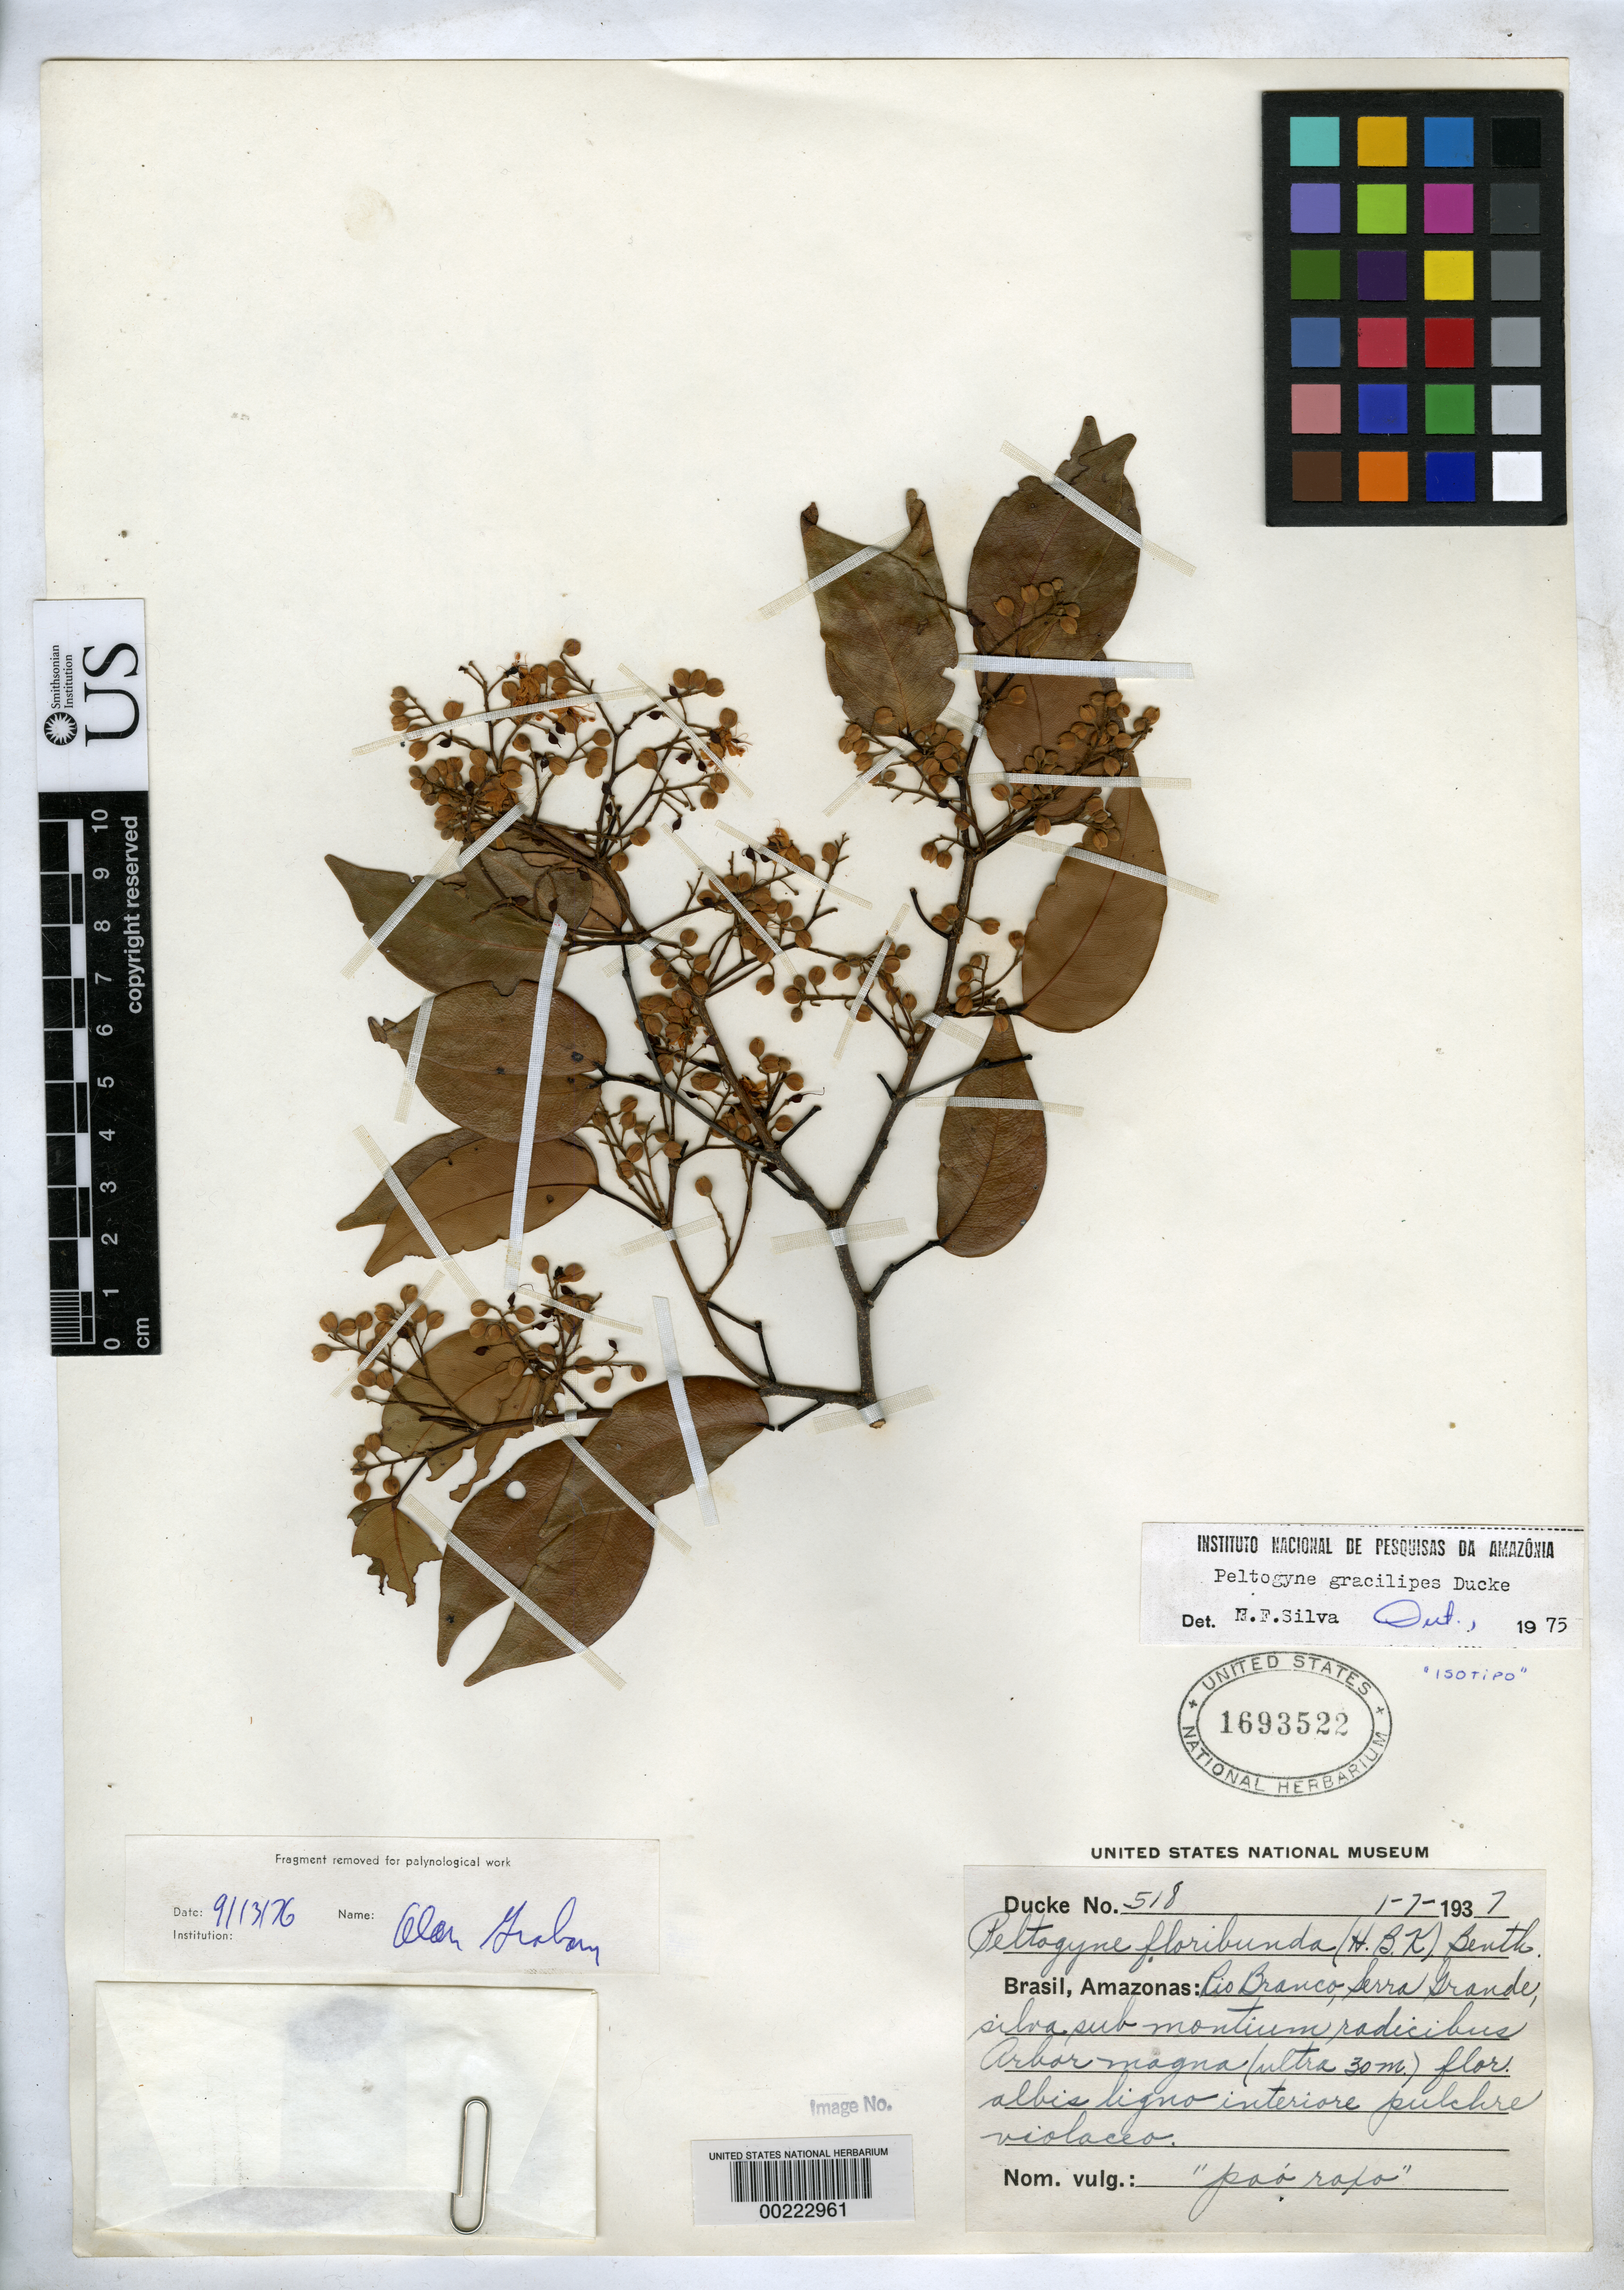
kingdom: Plantae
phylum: Tracheophyta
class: Magnoliopsida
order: Fabales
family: Fabaceae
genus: Peltogyne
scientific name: Peltogyne gracilipes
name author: Ducke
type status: Isotype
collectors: A. Ducke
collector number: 518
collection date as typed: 07 Jan 1937 or 01 Jul 1937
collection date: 1937-01-07 or 1937-07-01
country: Brazil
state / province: Amazonas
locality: Rio branco, serra grande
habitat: Woods, sub mountainous ...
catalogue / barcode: US 1693522